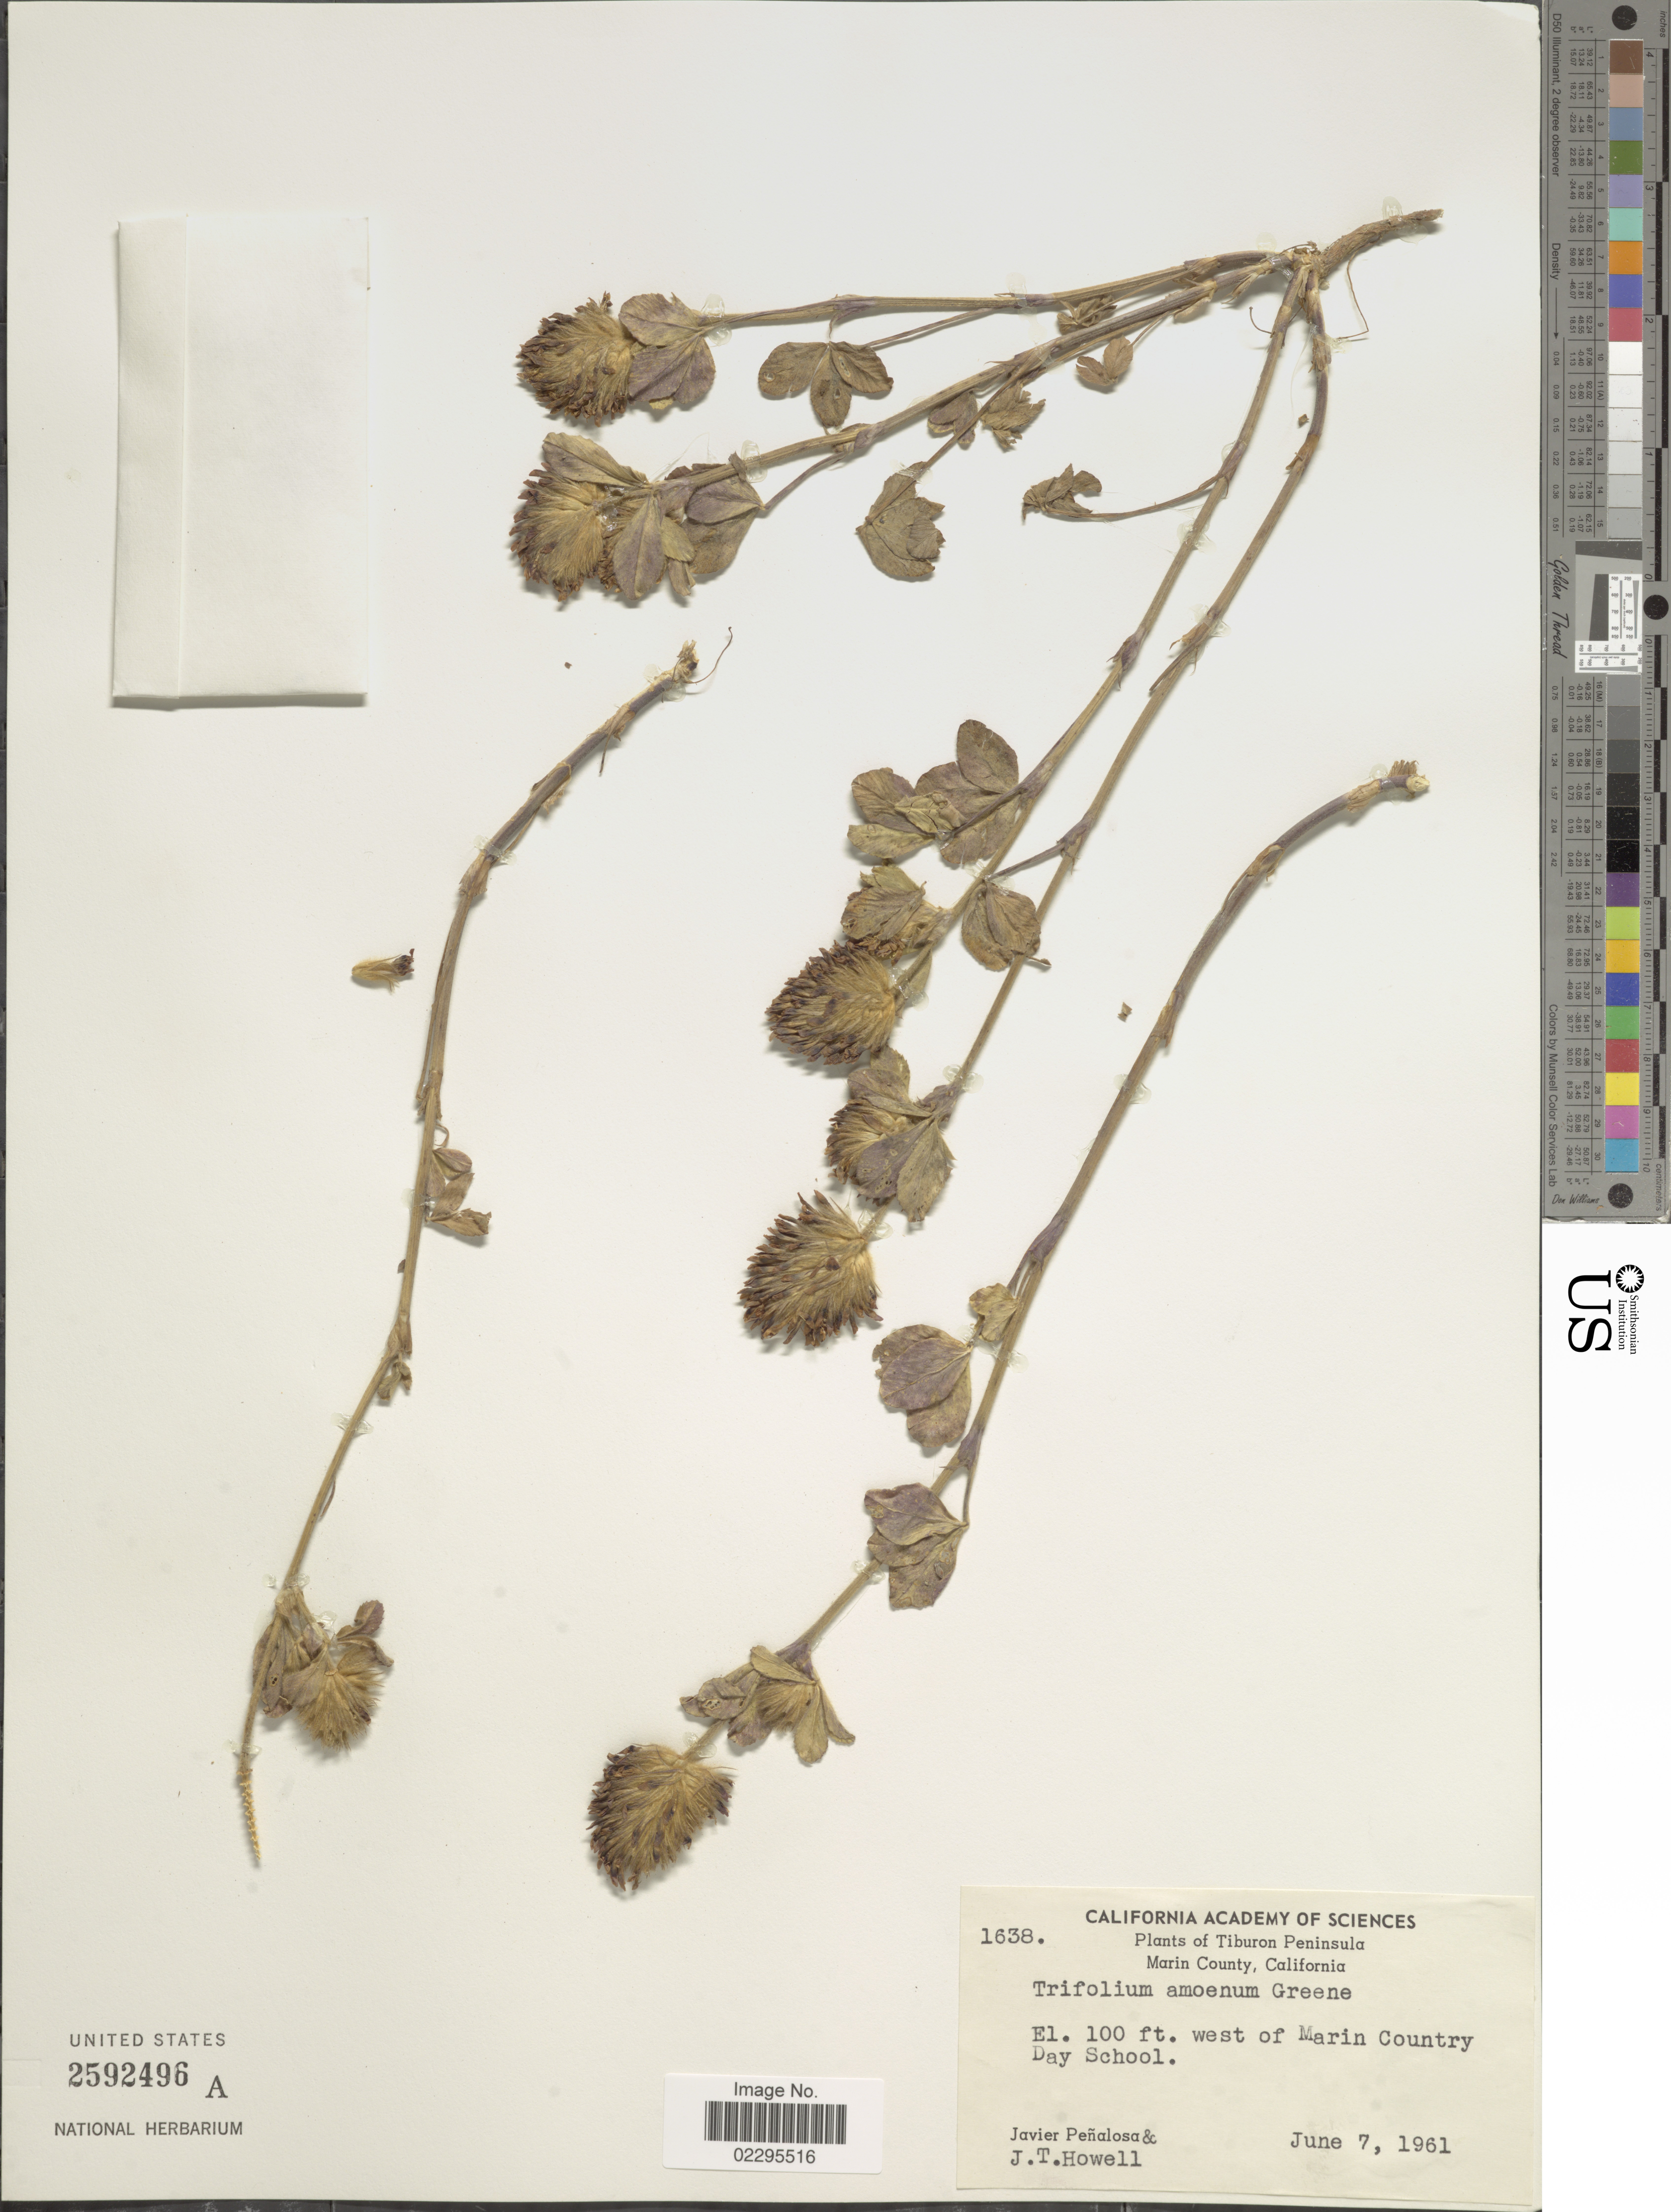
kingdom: Plantae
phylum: Tracheophyta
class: Magnoliopsida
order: Fabales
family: Fabaceae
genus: Trifolium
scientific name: Trifolium amoenum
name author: Greene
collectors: J. Peñalosa & J. T. Howell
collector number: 1638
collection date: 1961-06-07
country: United States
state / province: California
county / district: Marin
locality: Tiburon Peninsula. Marin County. west of Marin Country Day School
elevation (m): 30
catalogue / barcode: US 2592496A